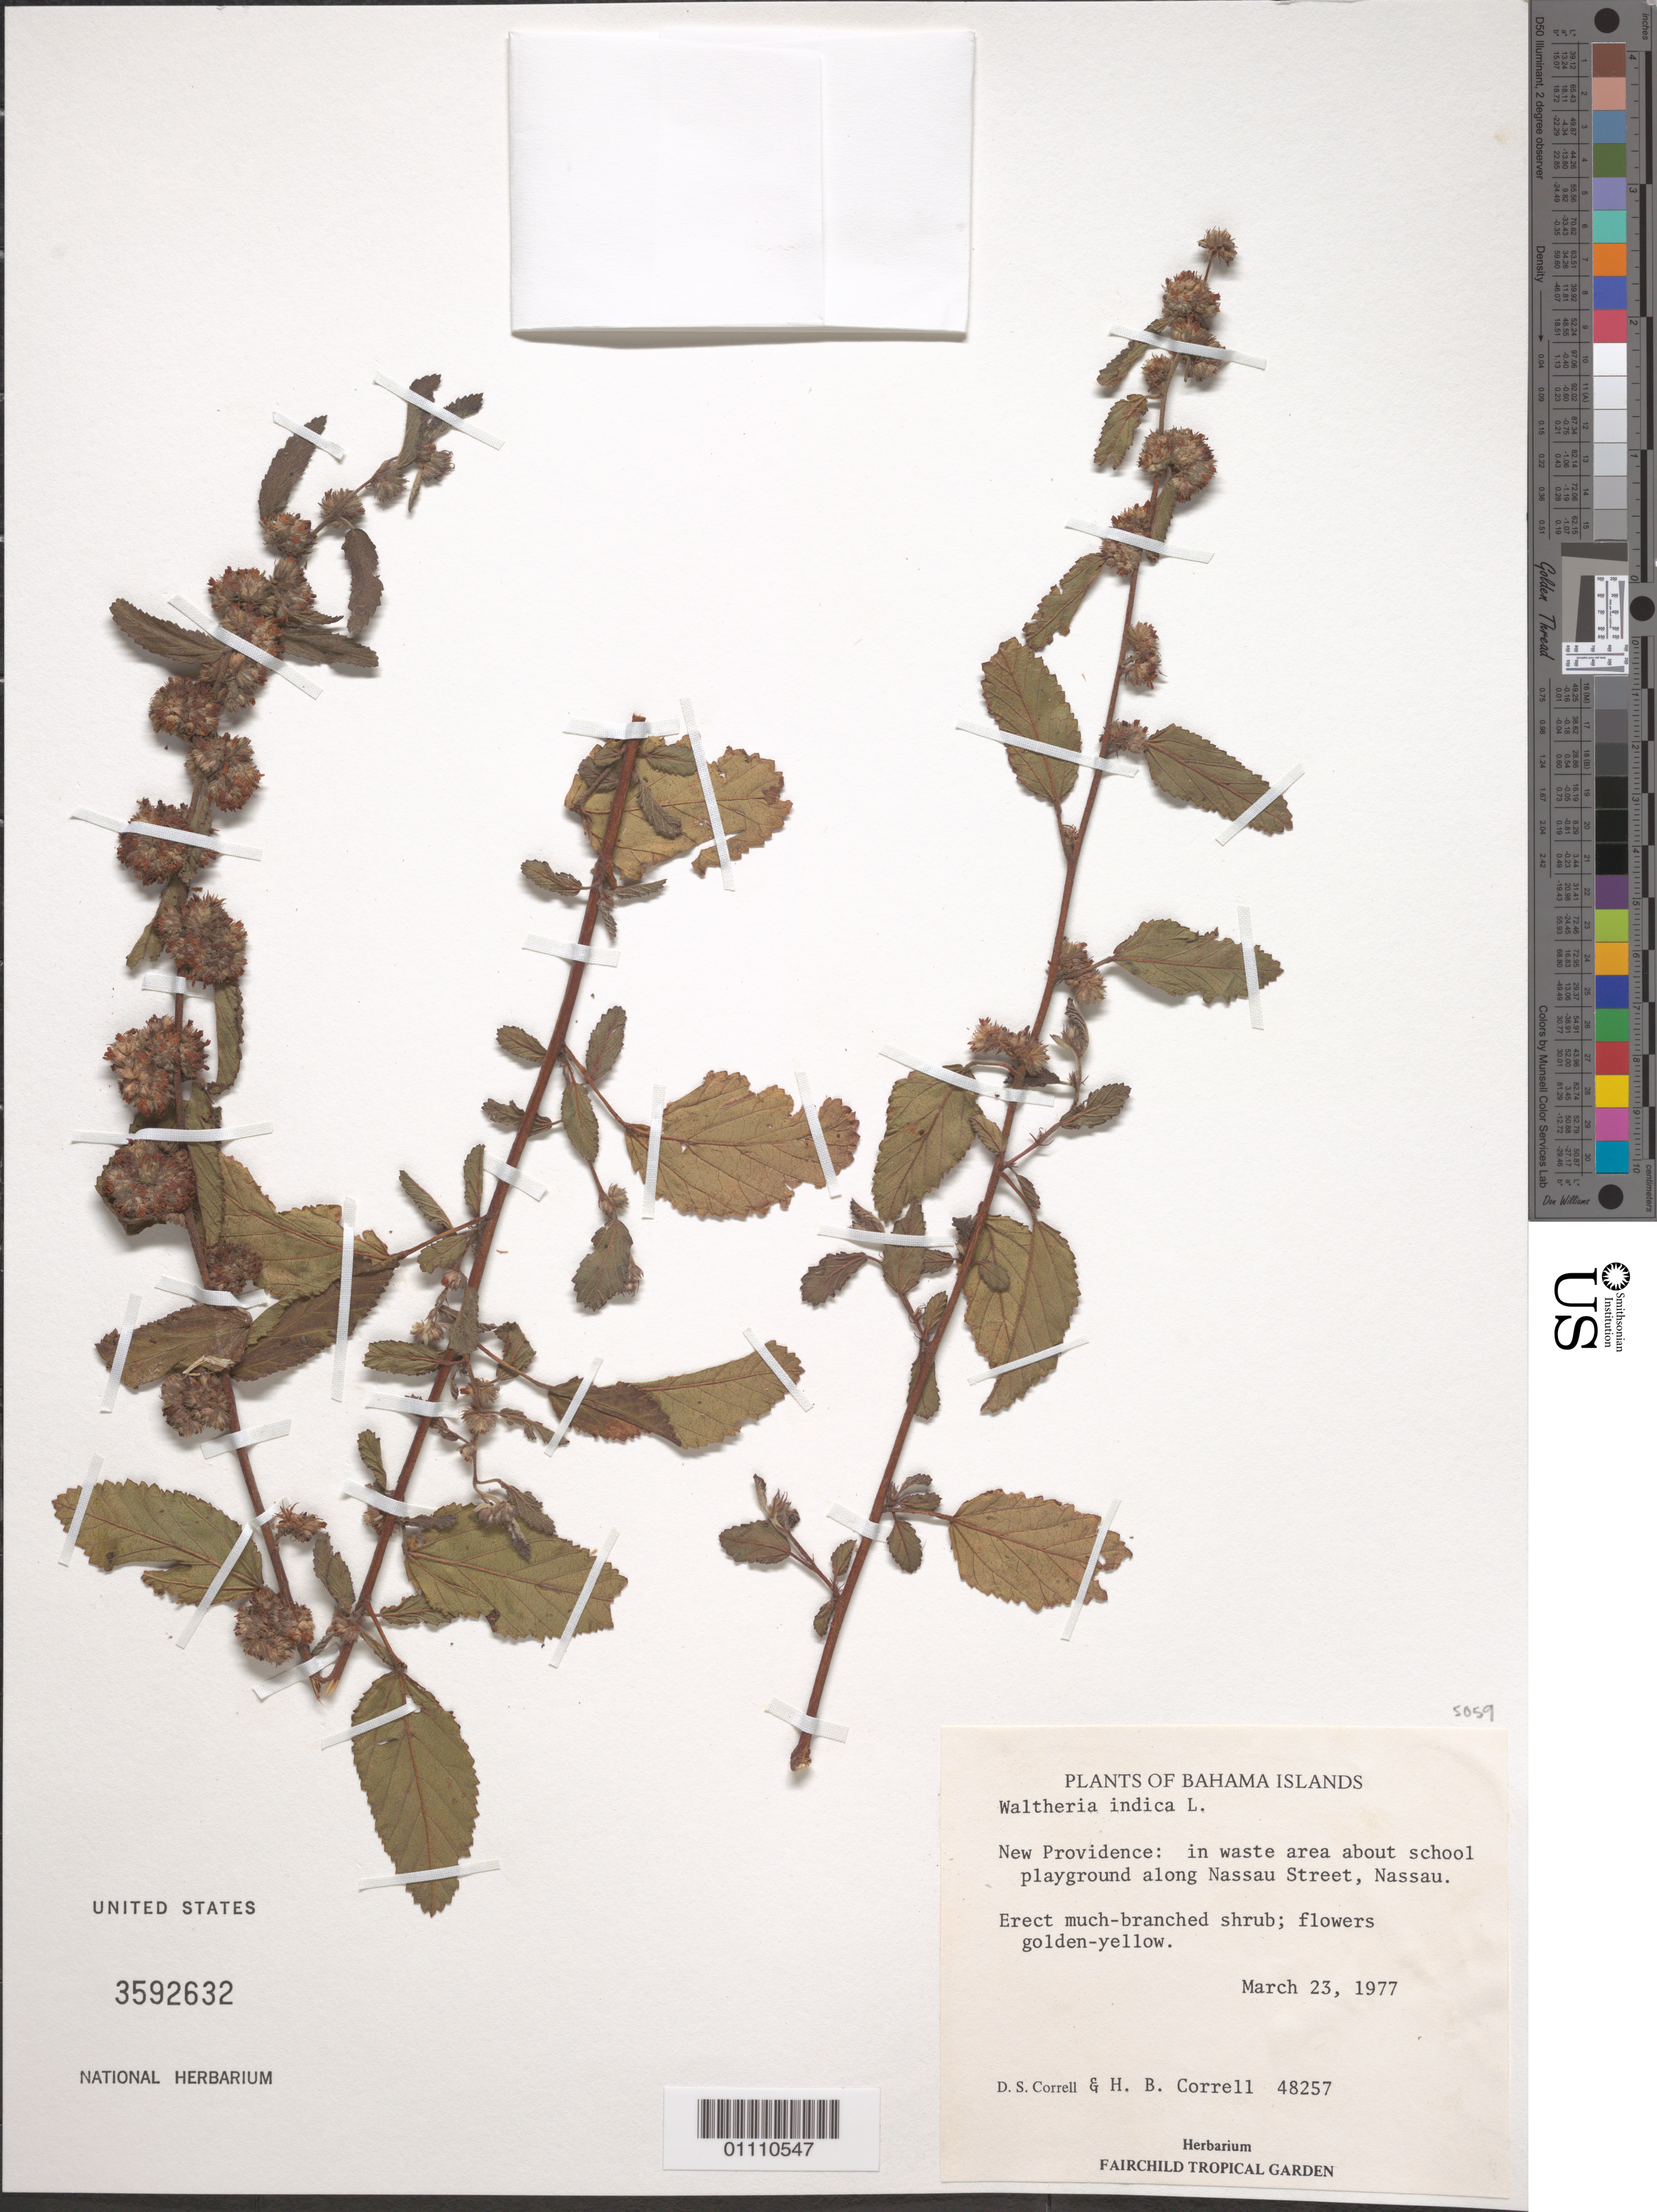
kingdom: Plantae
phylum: Tracheophyta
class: Magnoliopsida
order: Malvales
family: Malvaceae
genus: Waltheria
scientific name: Waltheria indica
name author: L.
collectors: D. S. Correll & H. Correll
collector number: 48257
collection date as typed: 23 Mar 1977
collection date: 1977-03-23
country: Bahamas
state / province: New Providence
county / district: Nassau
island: New Providence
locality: In waste area about school playground along Nassau Street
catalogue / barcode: US 3592632